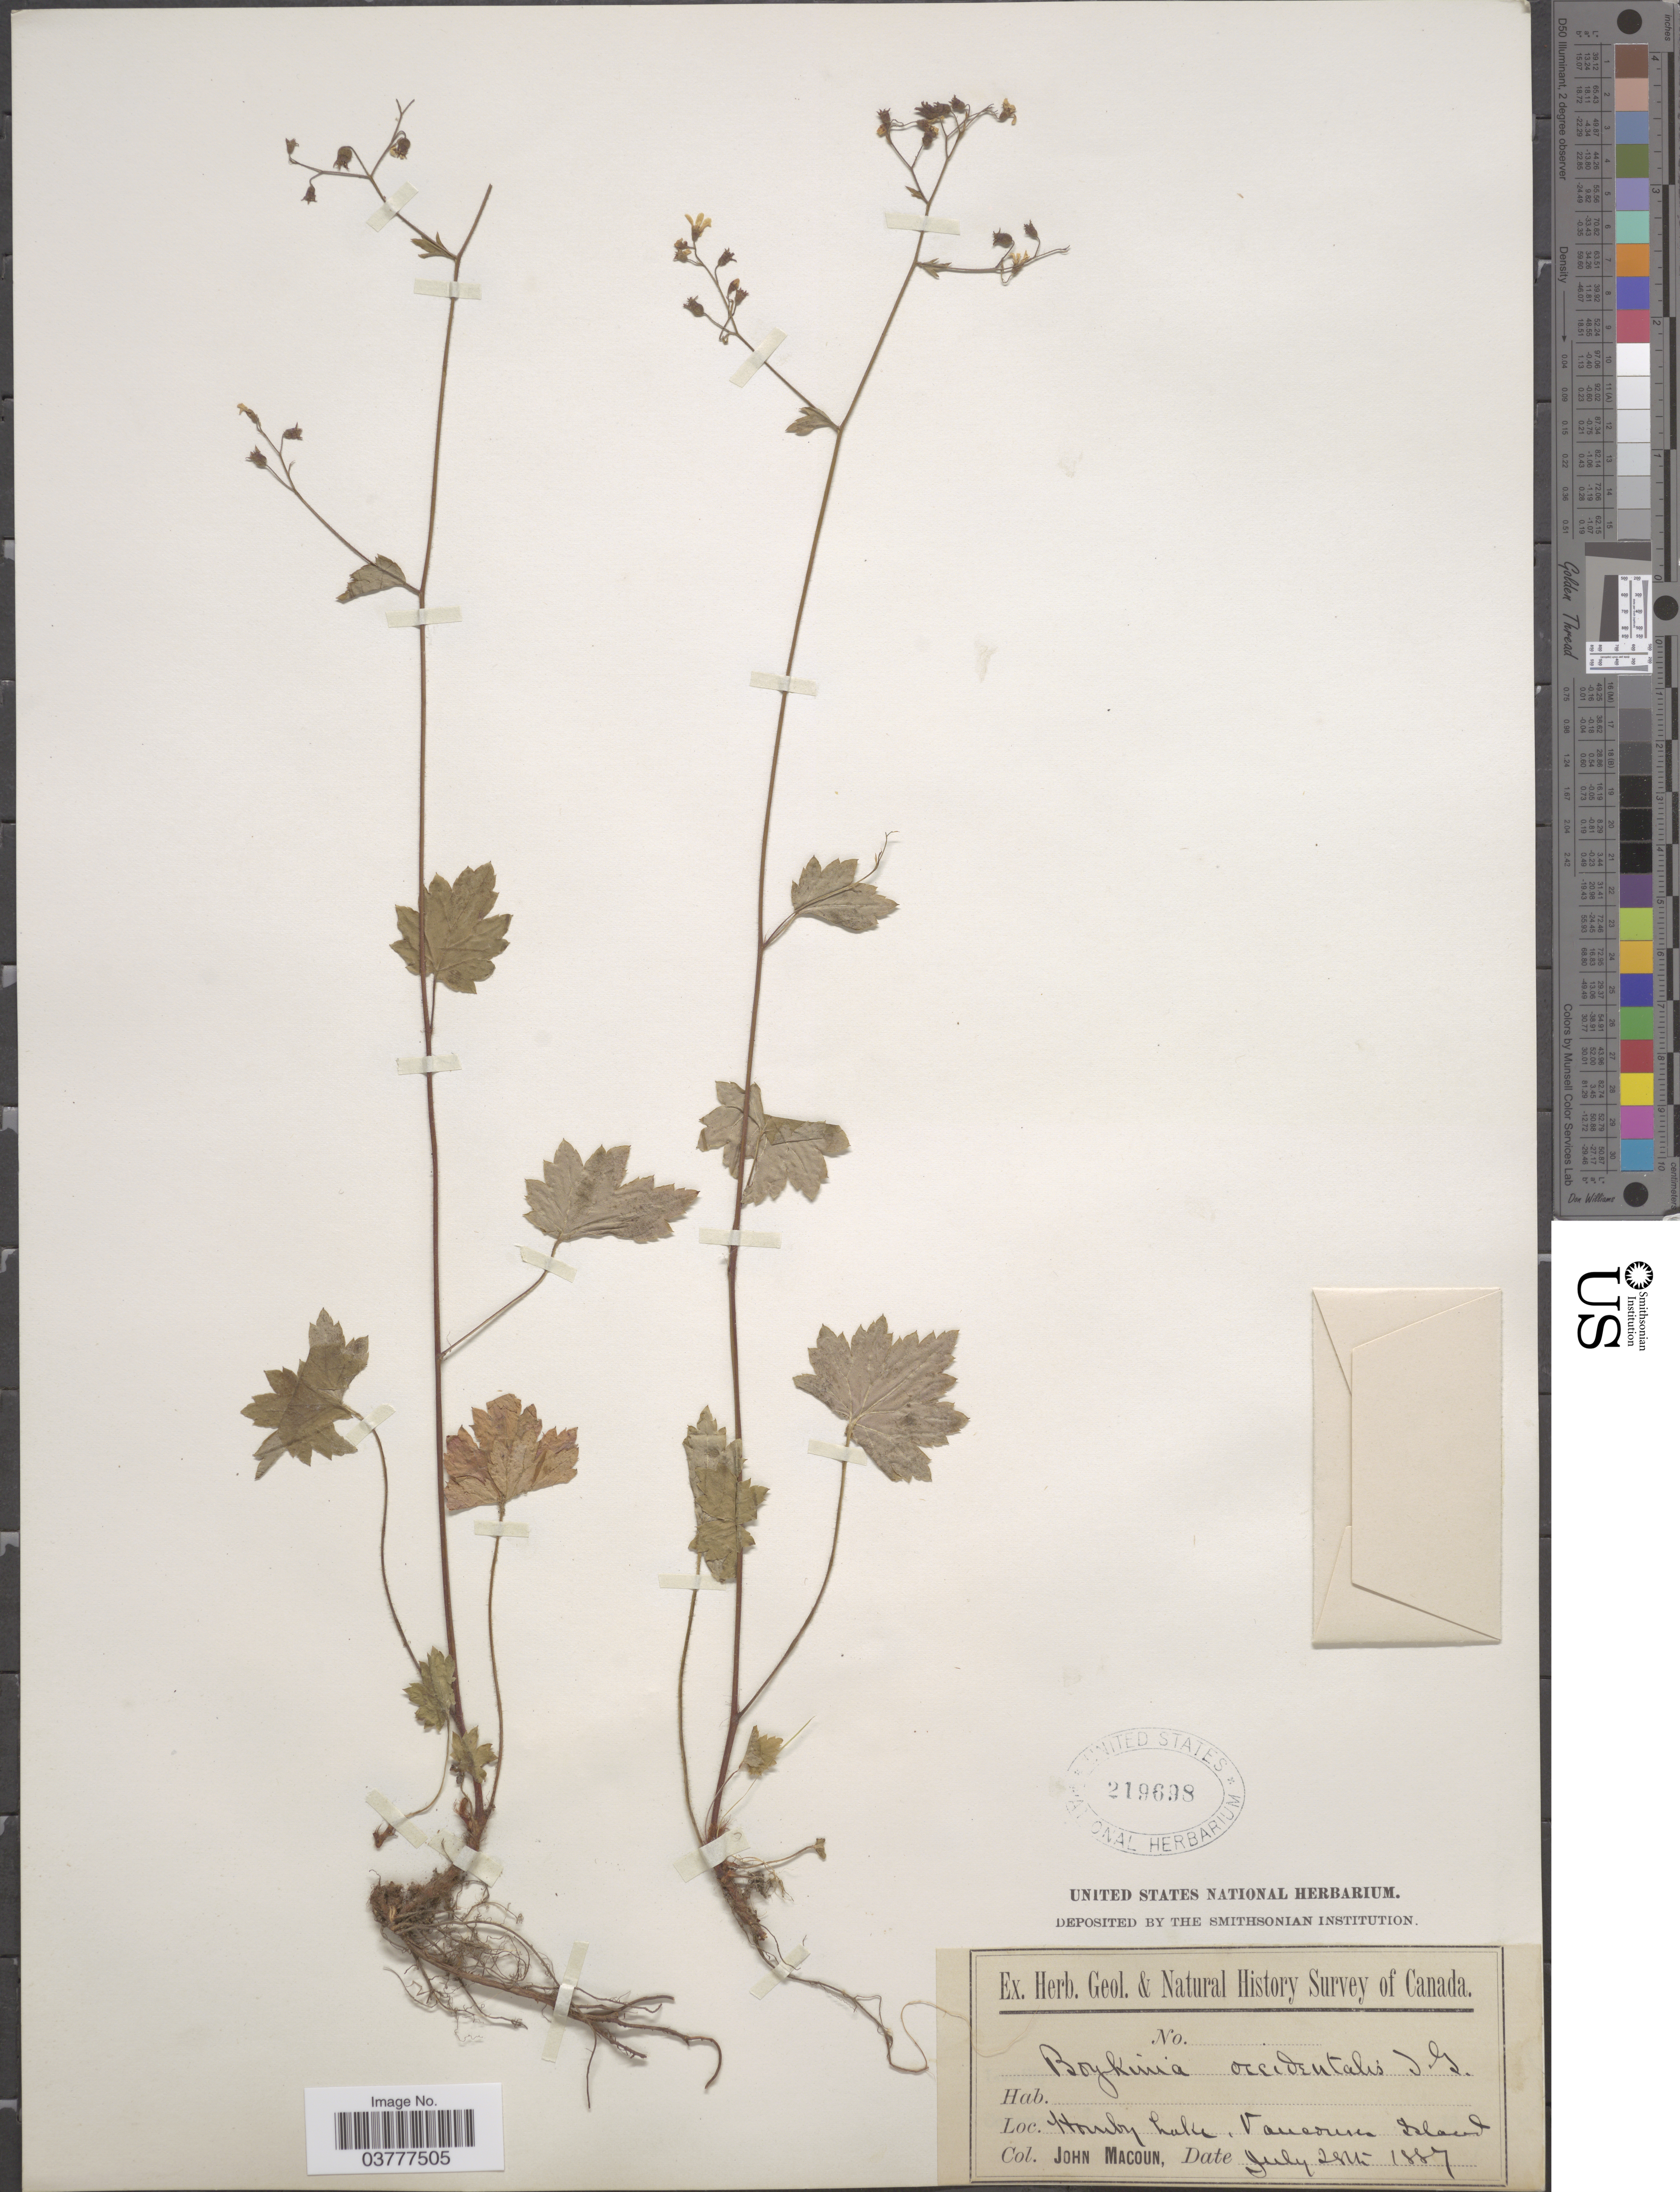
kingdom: Plantae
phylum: Tracheophyta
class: Magnoliopsida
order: Saxifragales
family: Saxifragaceae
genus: Boykinia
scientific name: Boykinia elata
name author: Greene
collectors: J. Macoun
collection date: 1887-07-28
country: Canada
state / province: British Columbia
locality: Howly* Lake, Vancouver Island.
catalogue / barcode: US 219698